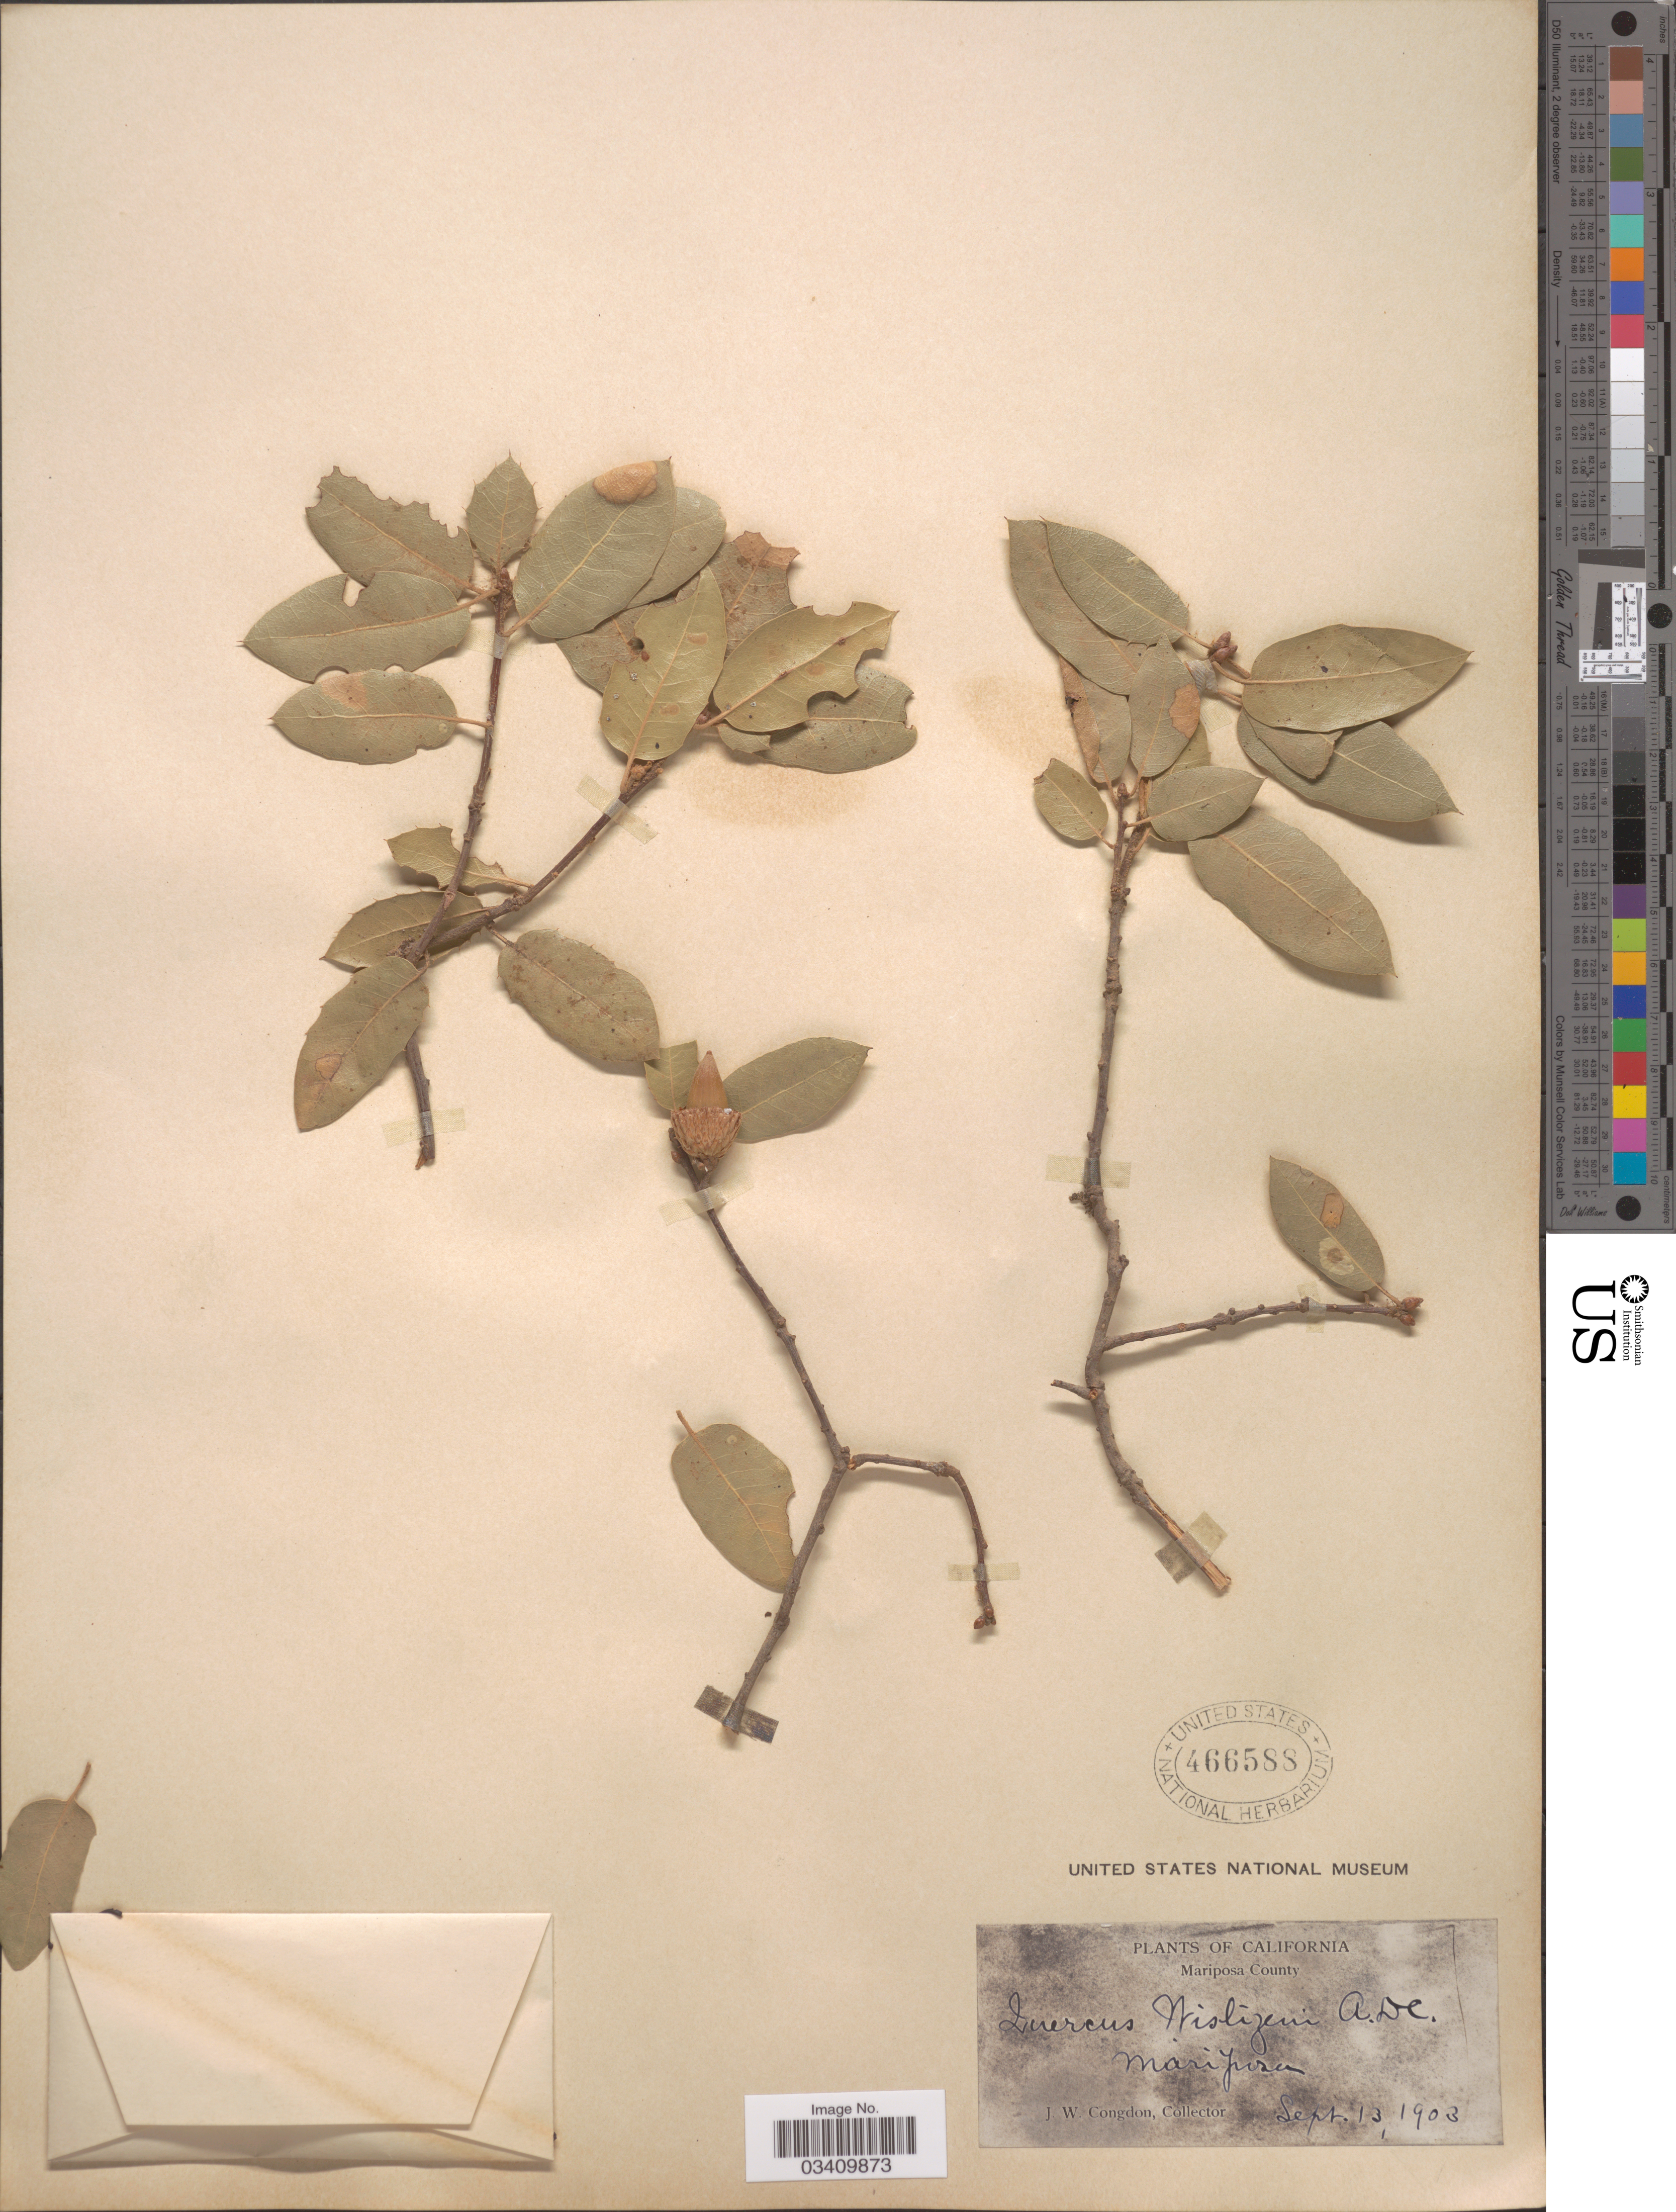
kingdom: Plantae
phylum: Tracheophyta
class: Magnoliopsida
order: Fagales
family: Fagaceae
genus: Quercus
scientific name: Quercus wislizeni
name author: A. DC.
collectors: J. W. Congdon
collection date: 1903-09-13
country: United States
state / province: California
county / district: Mariposa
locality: Mariposa County. Mariposa.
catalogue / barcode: US 466588